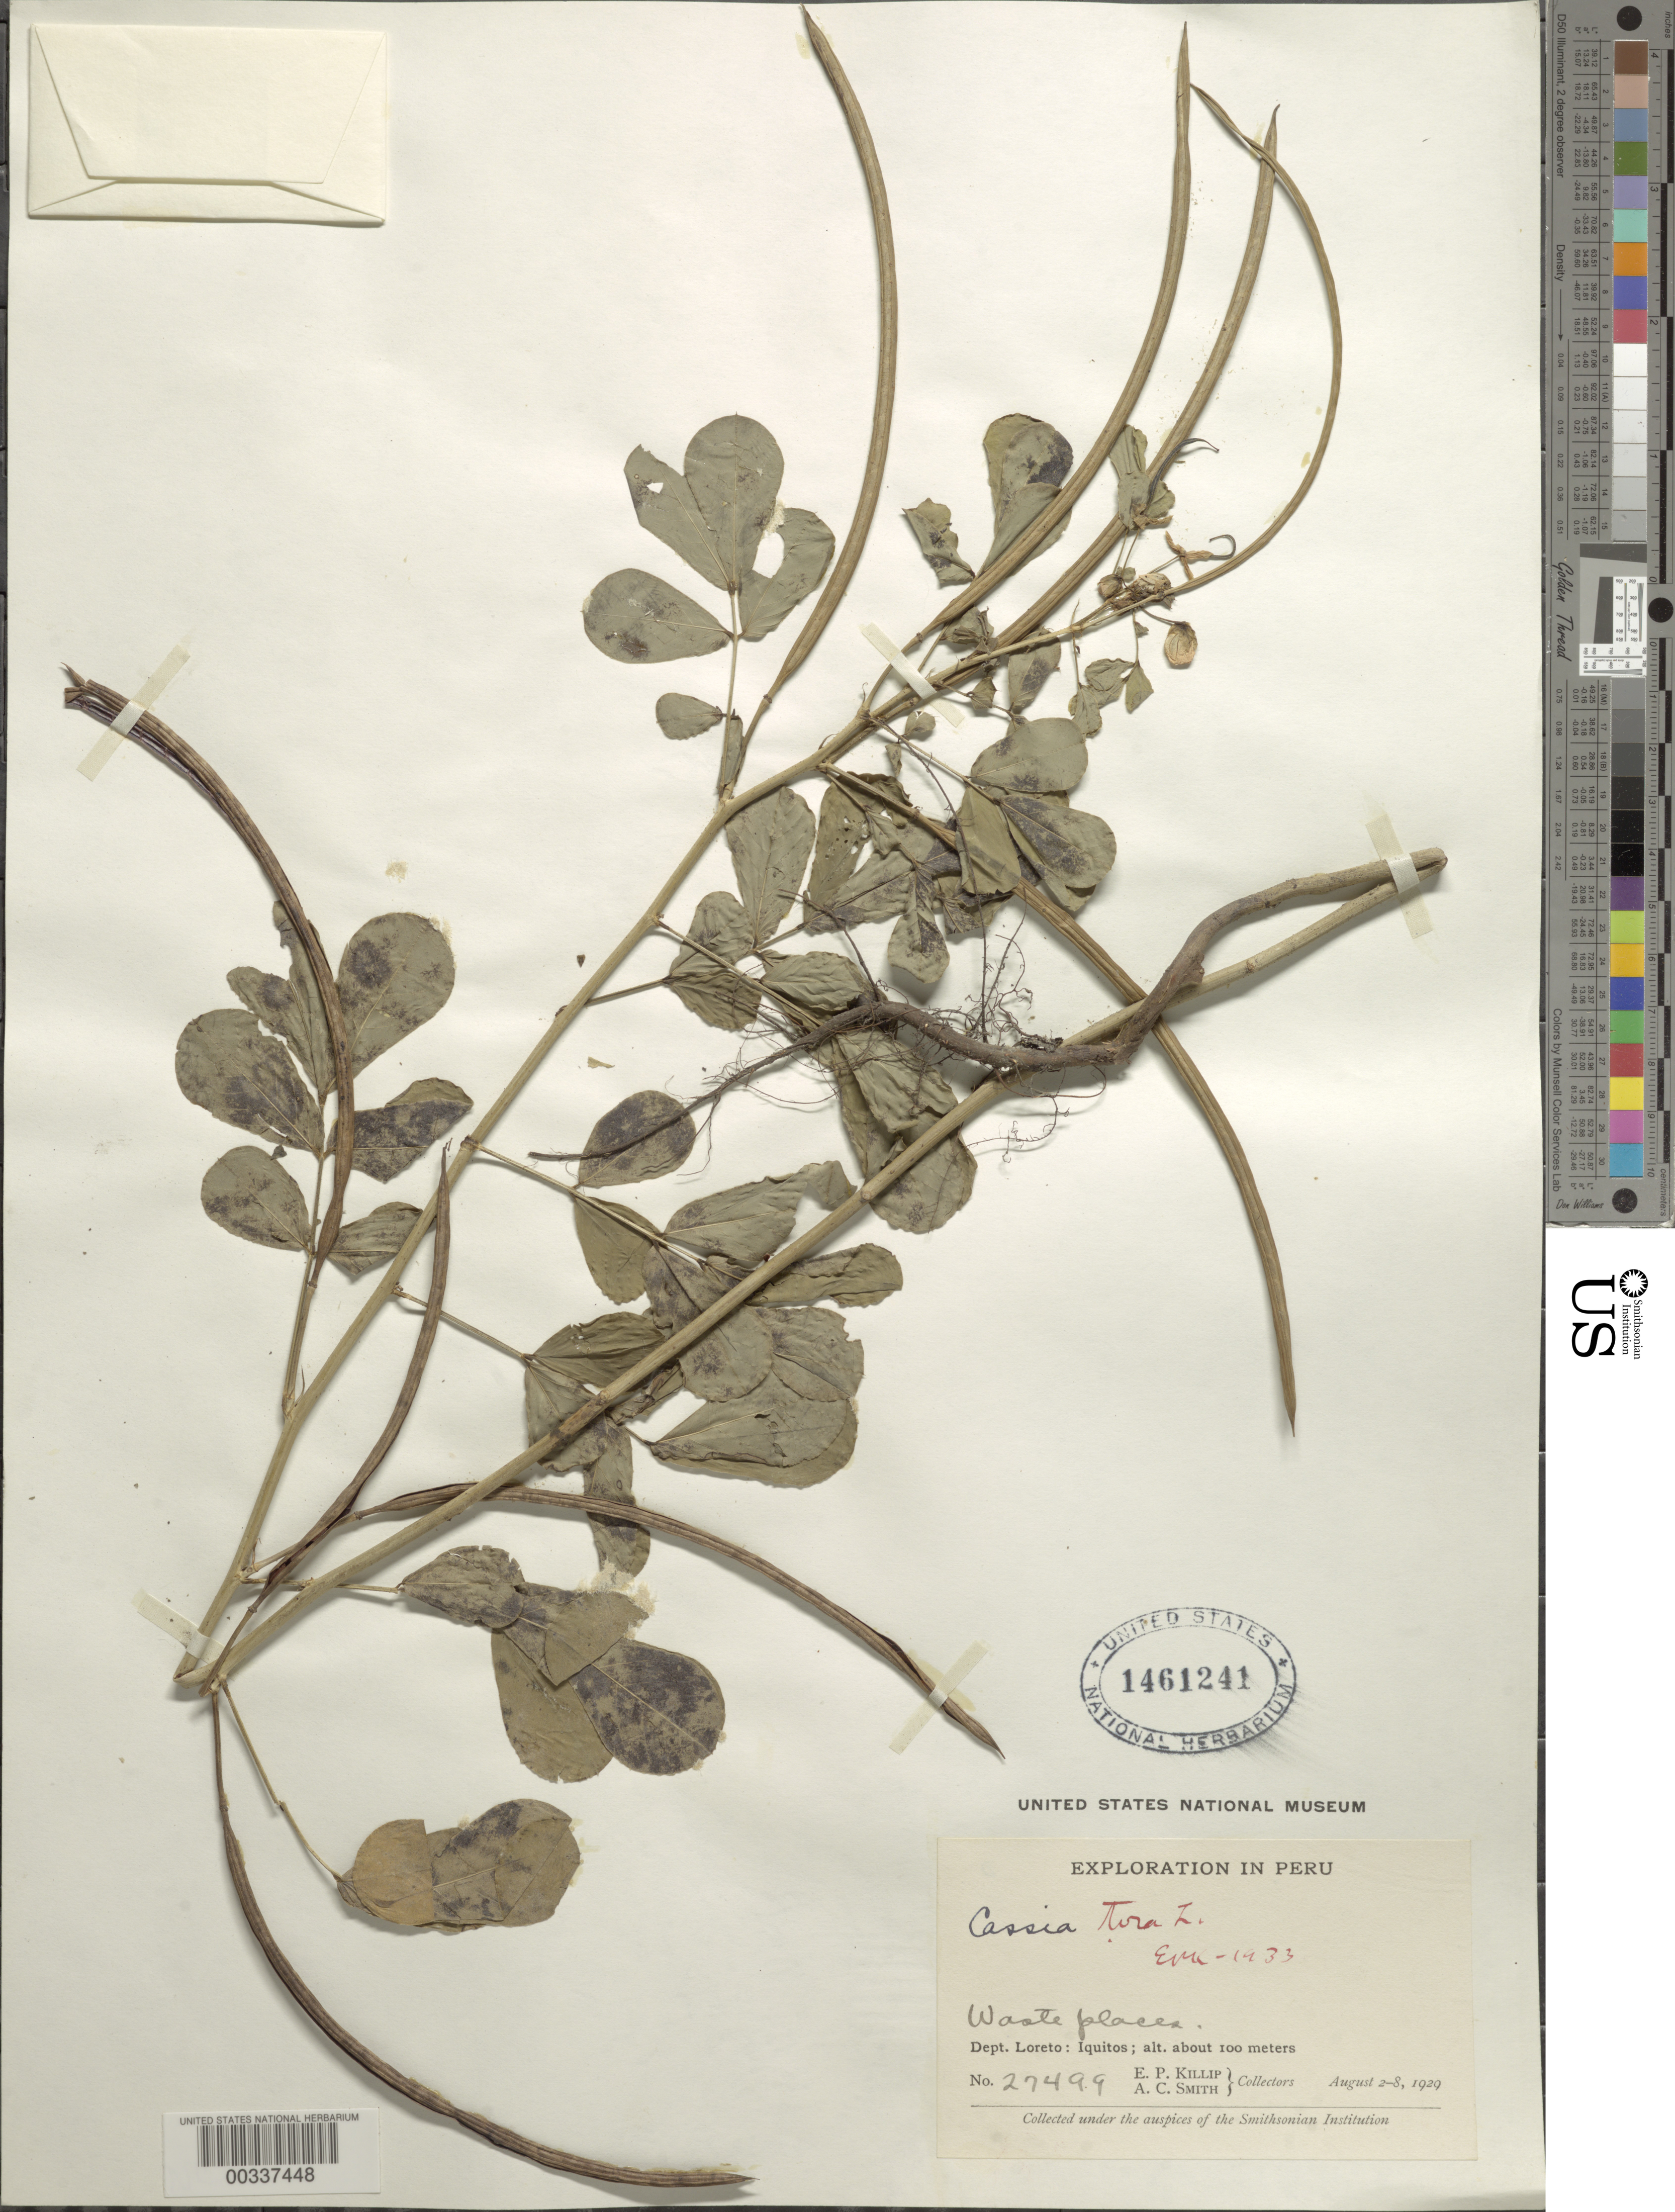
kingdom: Plantae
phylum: Tracheophyta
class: Magnoliopsida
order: Fabales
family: Fabaceae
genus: Senna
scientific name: Senna obtusifolia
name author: (L.) H.S. Irwin & Barneby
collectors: E. P. Killip & A. C. Smith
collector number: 27499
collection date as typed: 02 Aug 1929 to 08 Aug 1929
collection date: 1929-08-02/1929-08-08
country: Peru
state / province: Loreto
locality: Iquitos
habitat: Waste places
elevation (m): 100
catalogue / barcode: US 1461241